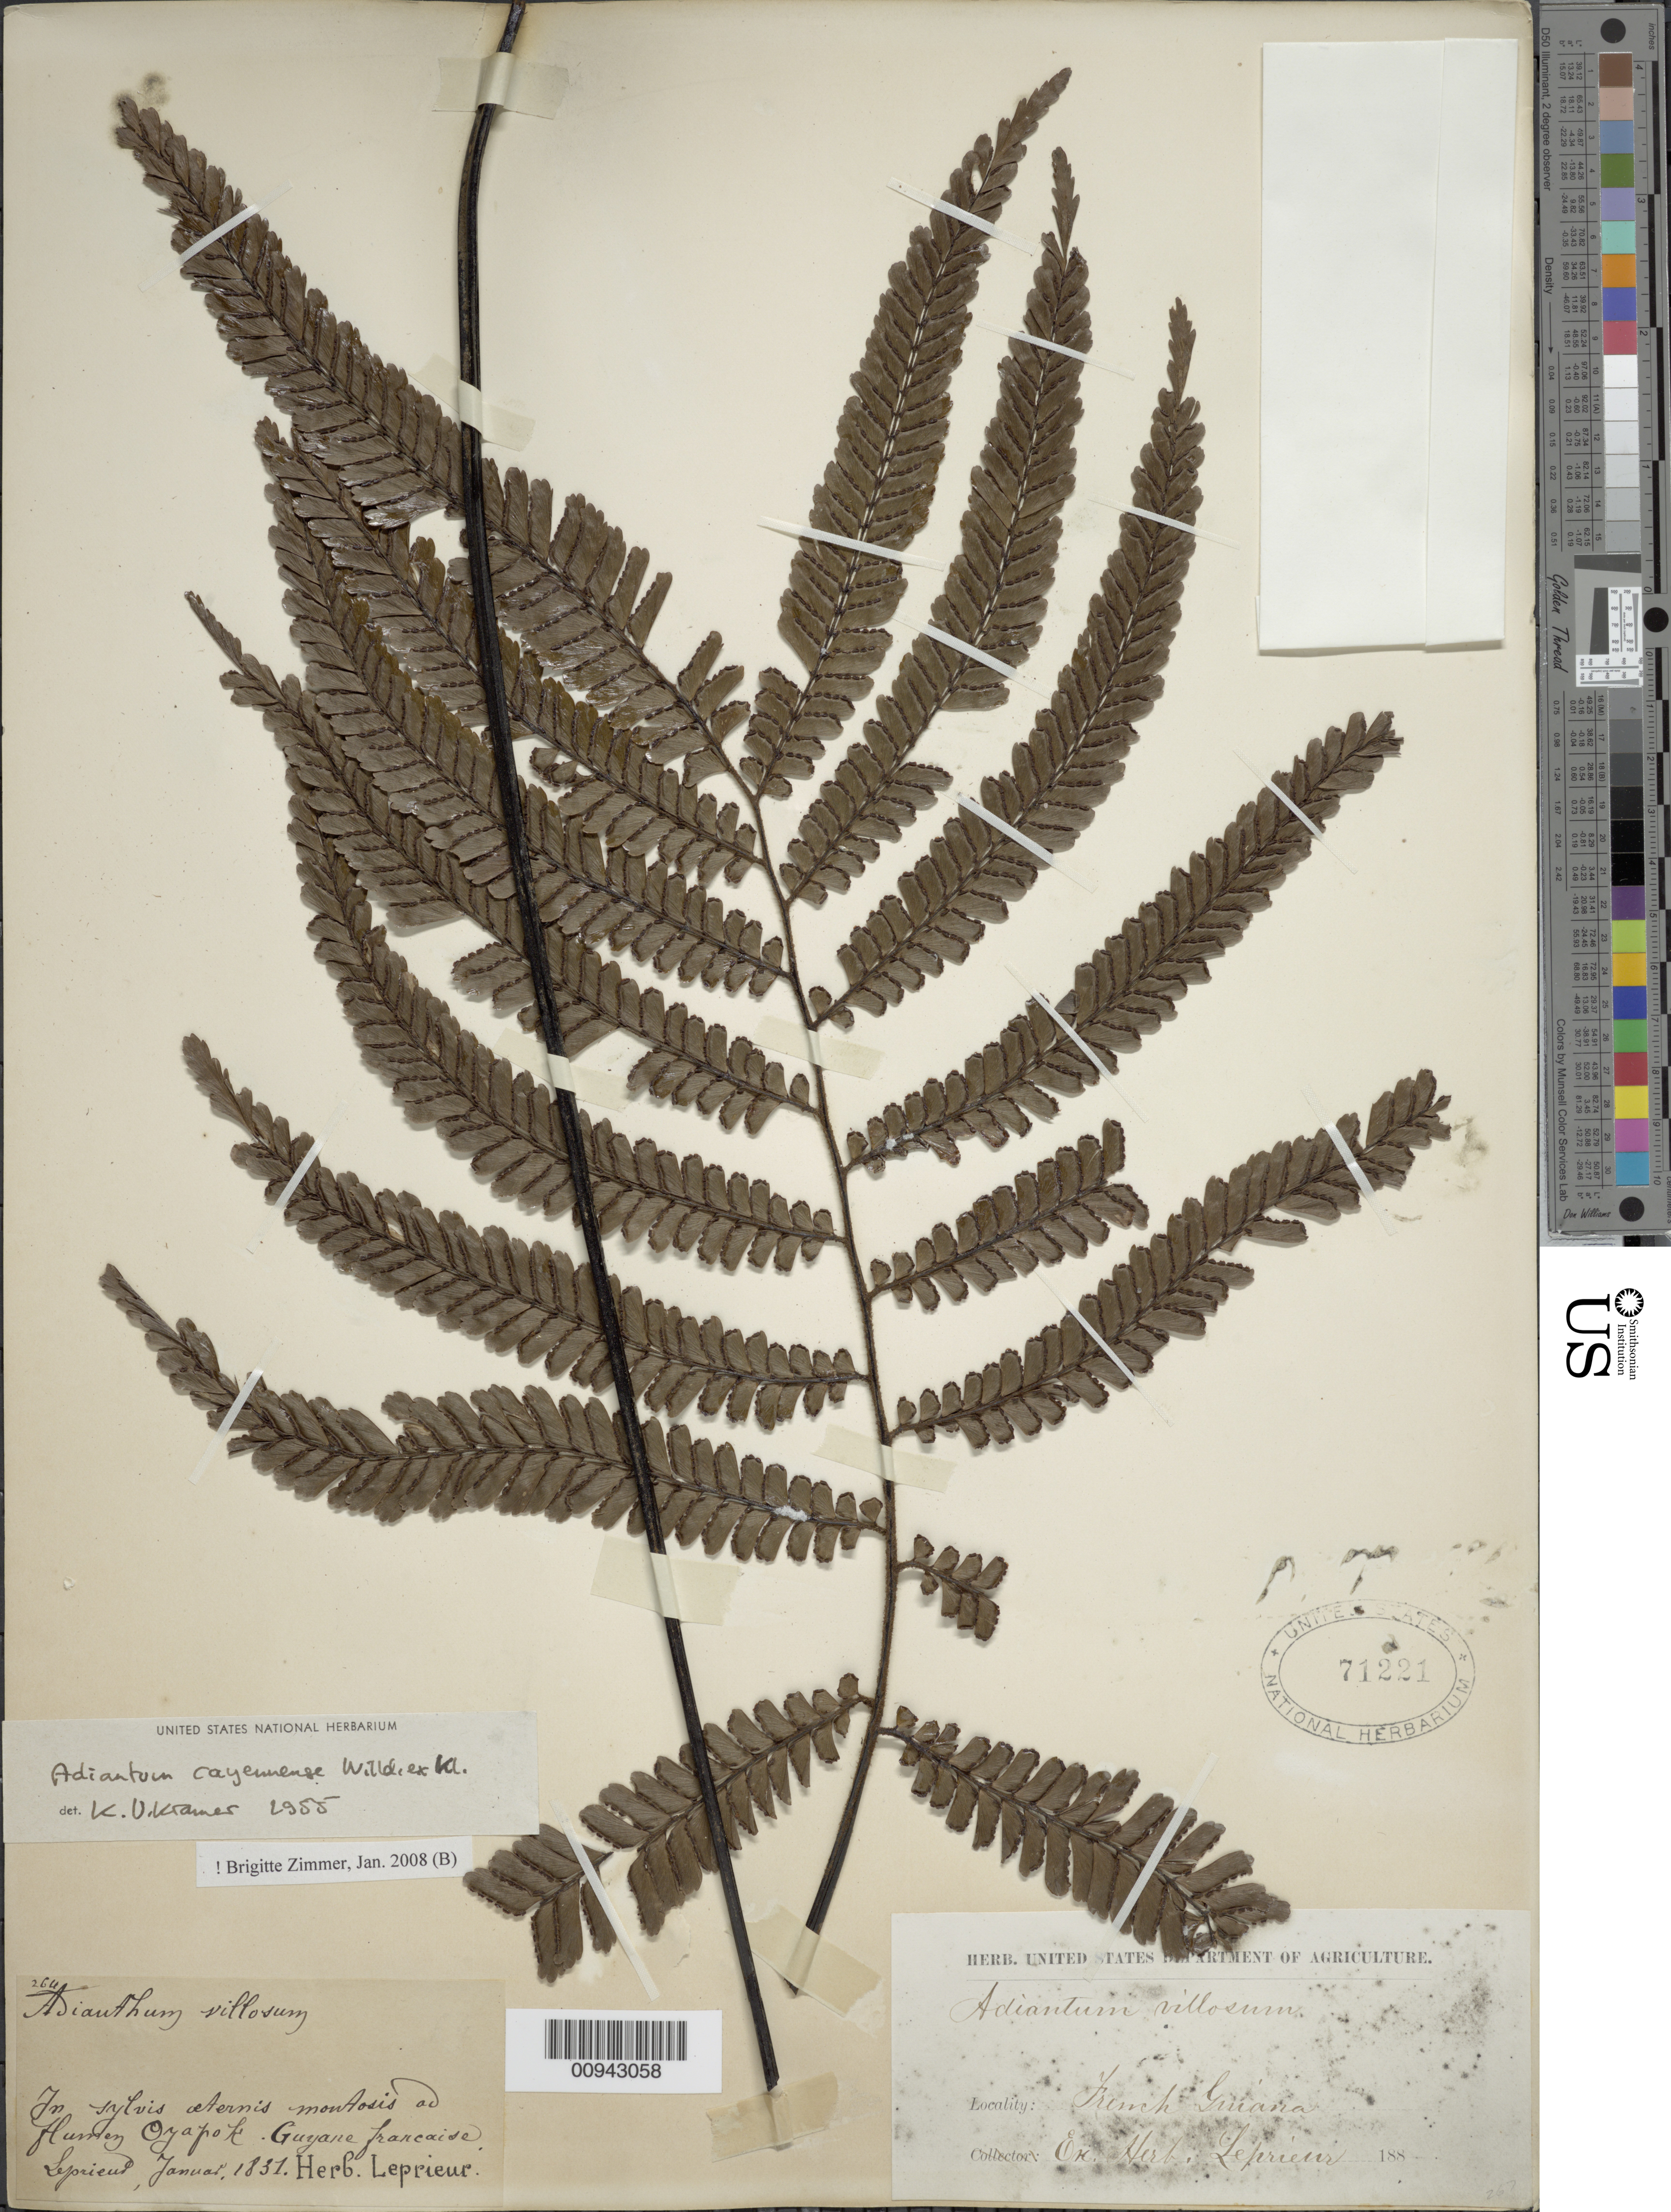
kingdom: Plantae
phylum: Tracheophyta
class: Polypodiopsida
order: Polypodiales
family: Pteridaceae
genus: Adiantum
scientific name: Adiantum cajennense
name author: Willd. ex Klotzsch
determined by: Zimmer, B.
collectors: F. M. R. Leprieur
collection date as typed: January 1831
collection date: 1831-01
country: French Guiana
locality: Ad flumen Oyapok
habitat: Sylvis aeternis montosis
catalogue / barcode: US 71221